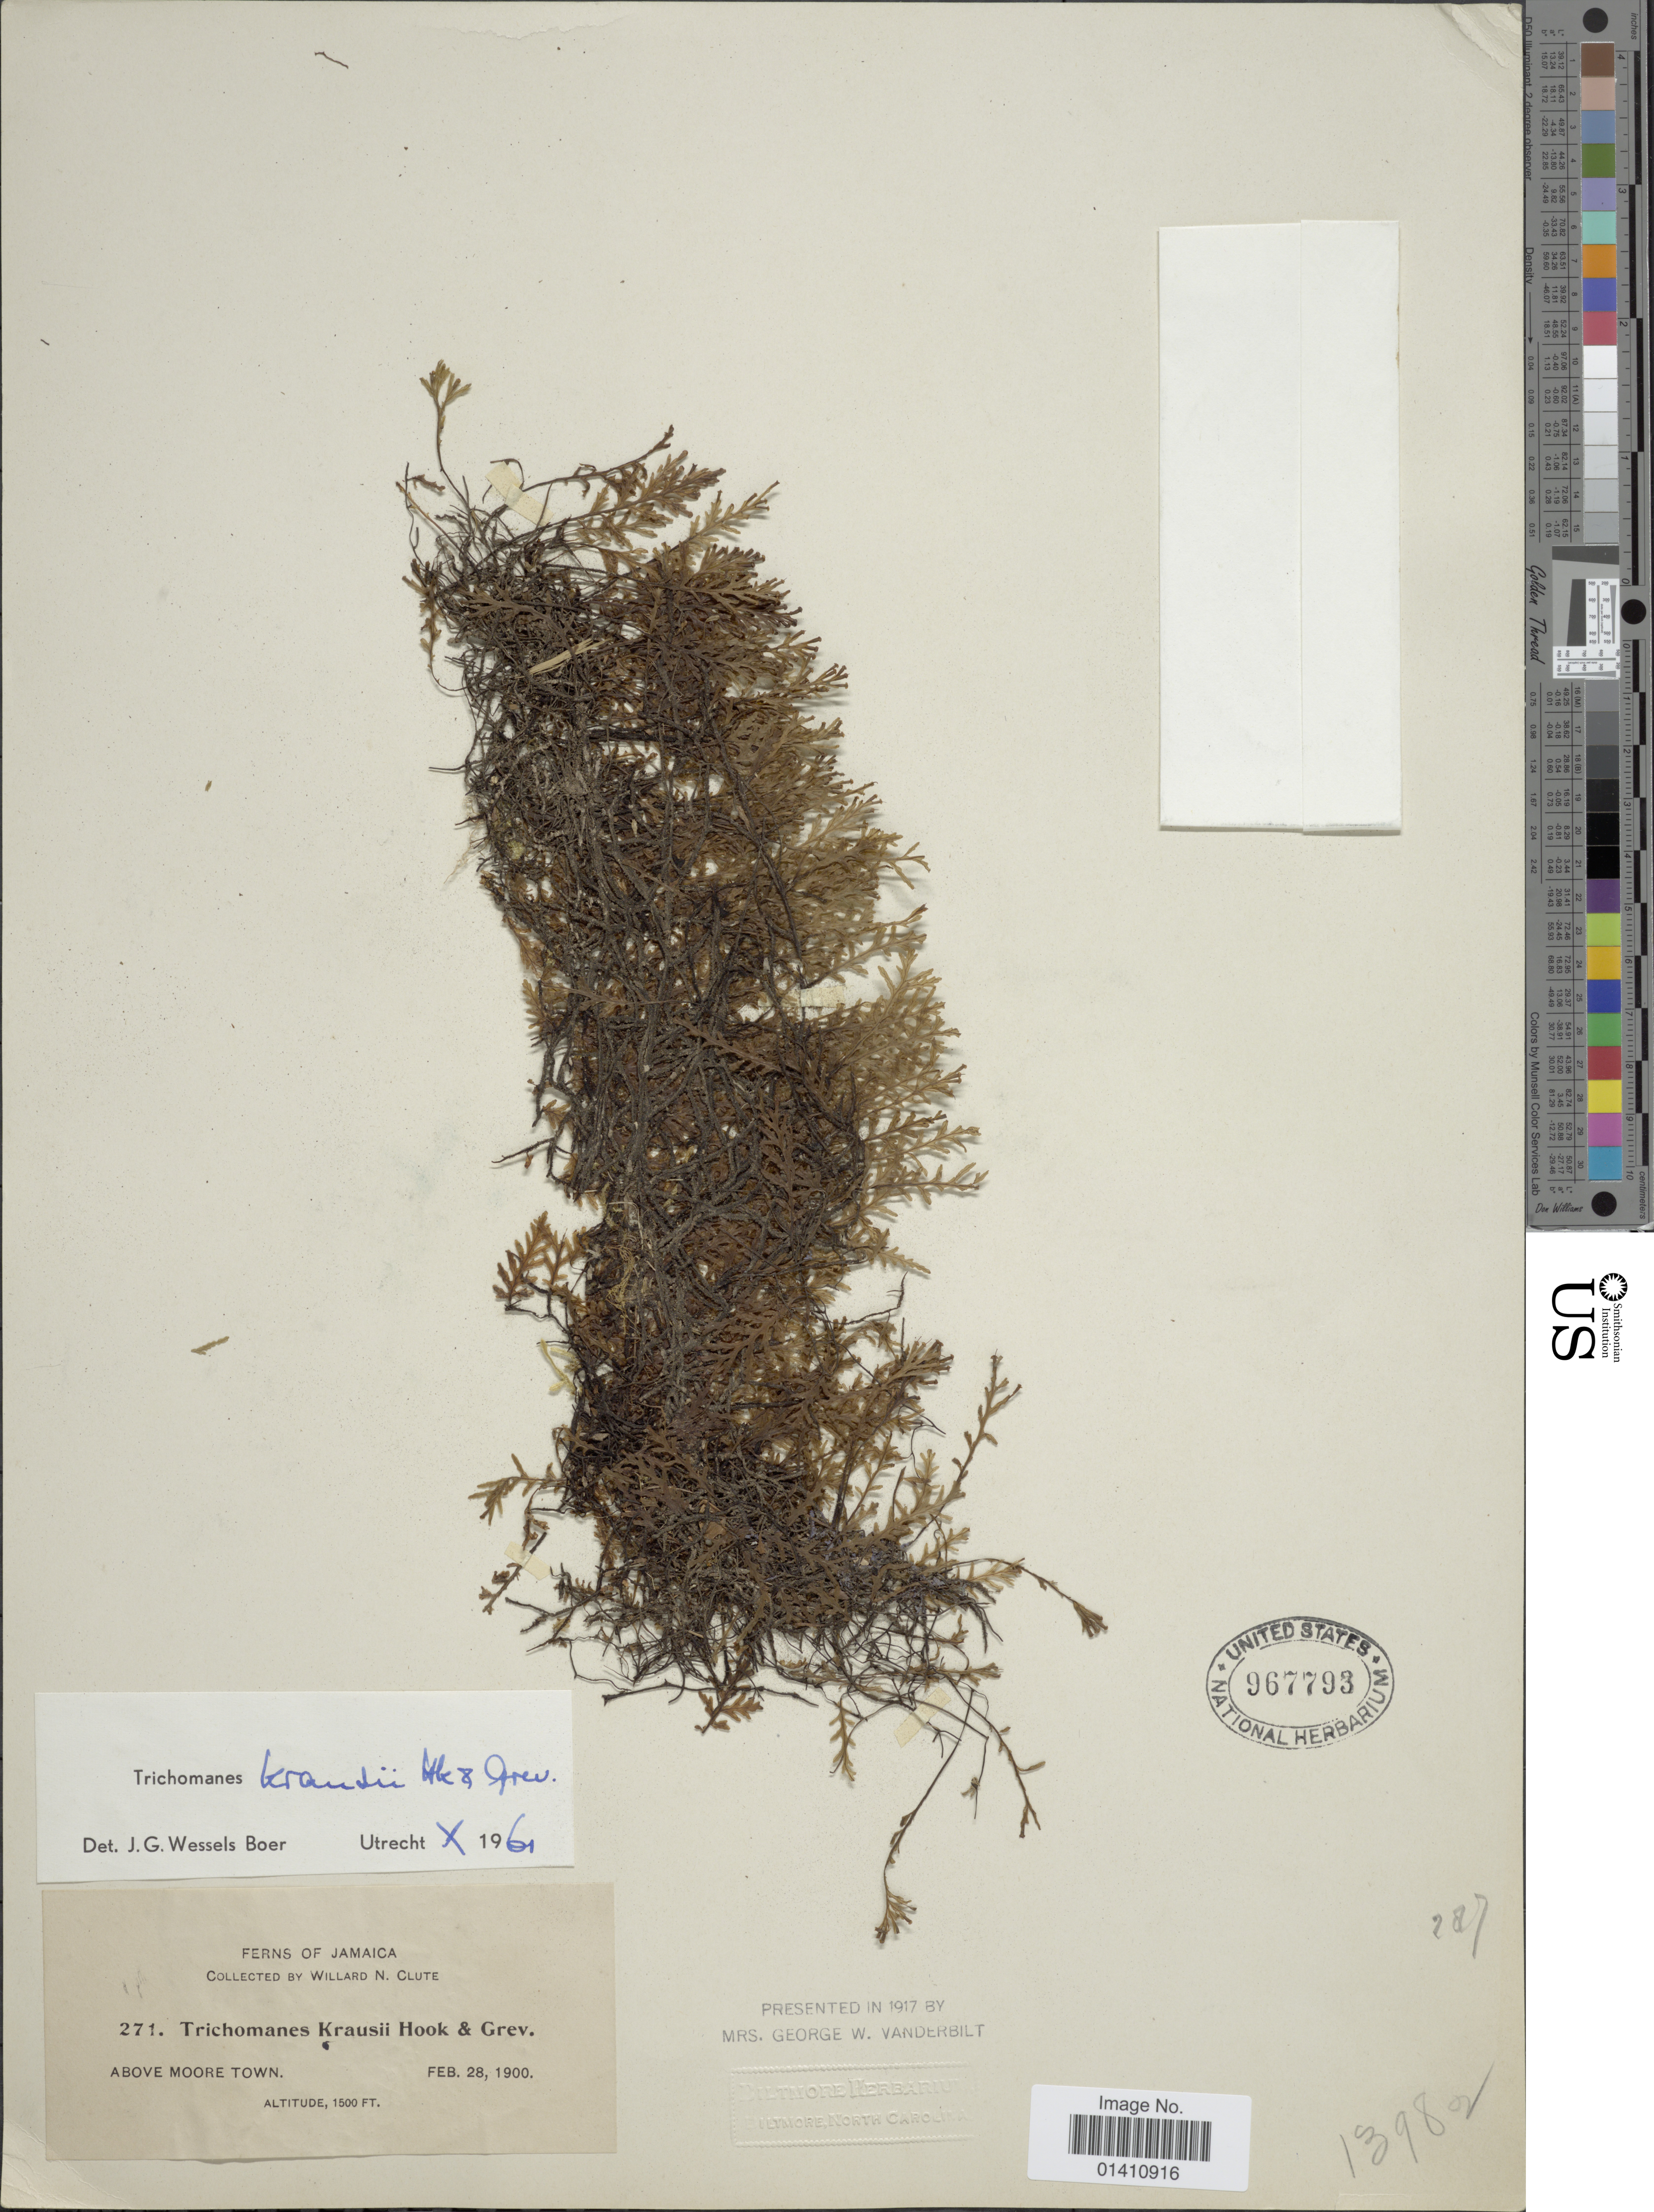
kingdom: Plantae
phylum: Tracheophyta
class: Polypodiopsida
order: Hymenophyllales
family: Hymenophyllaceae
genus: Didymoglossum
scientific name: Didymoglossum kraussii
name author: (Hook. & Grev.) C. Presl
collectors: W. N. Clute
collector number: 271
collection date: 1900-02-28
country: Jamaica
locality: Above Moore Town.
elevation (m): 457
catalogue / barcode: US 967793